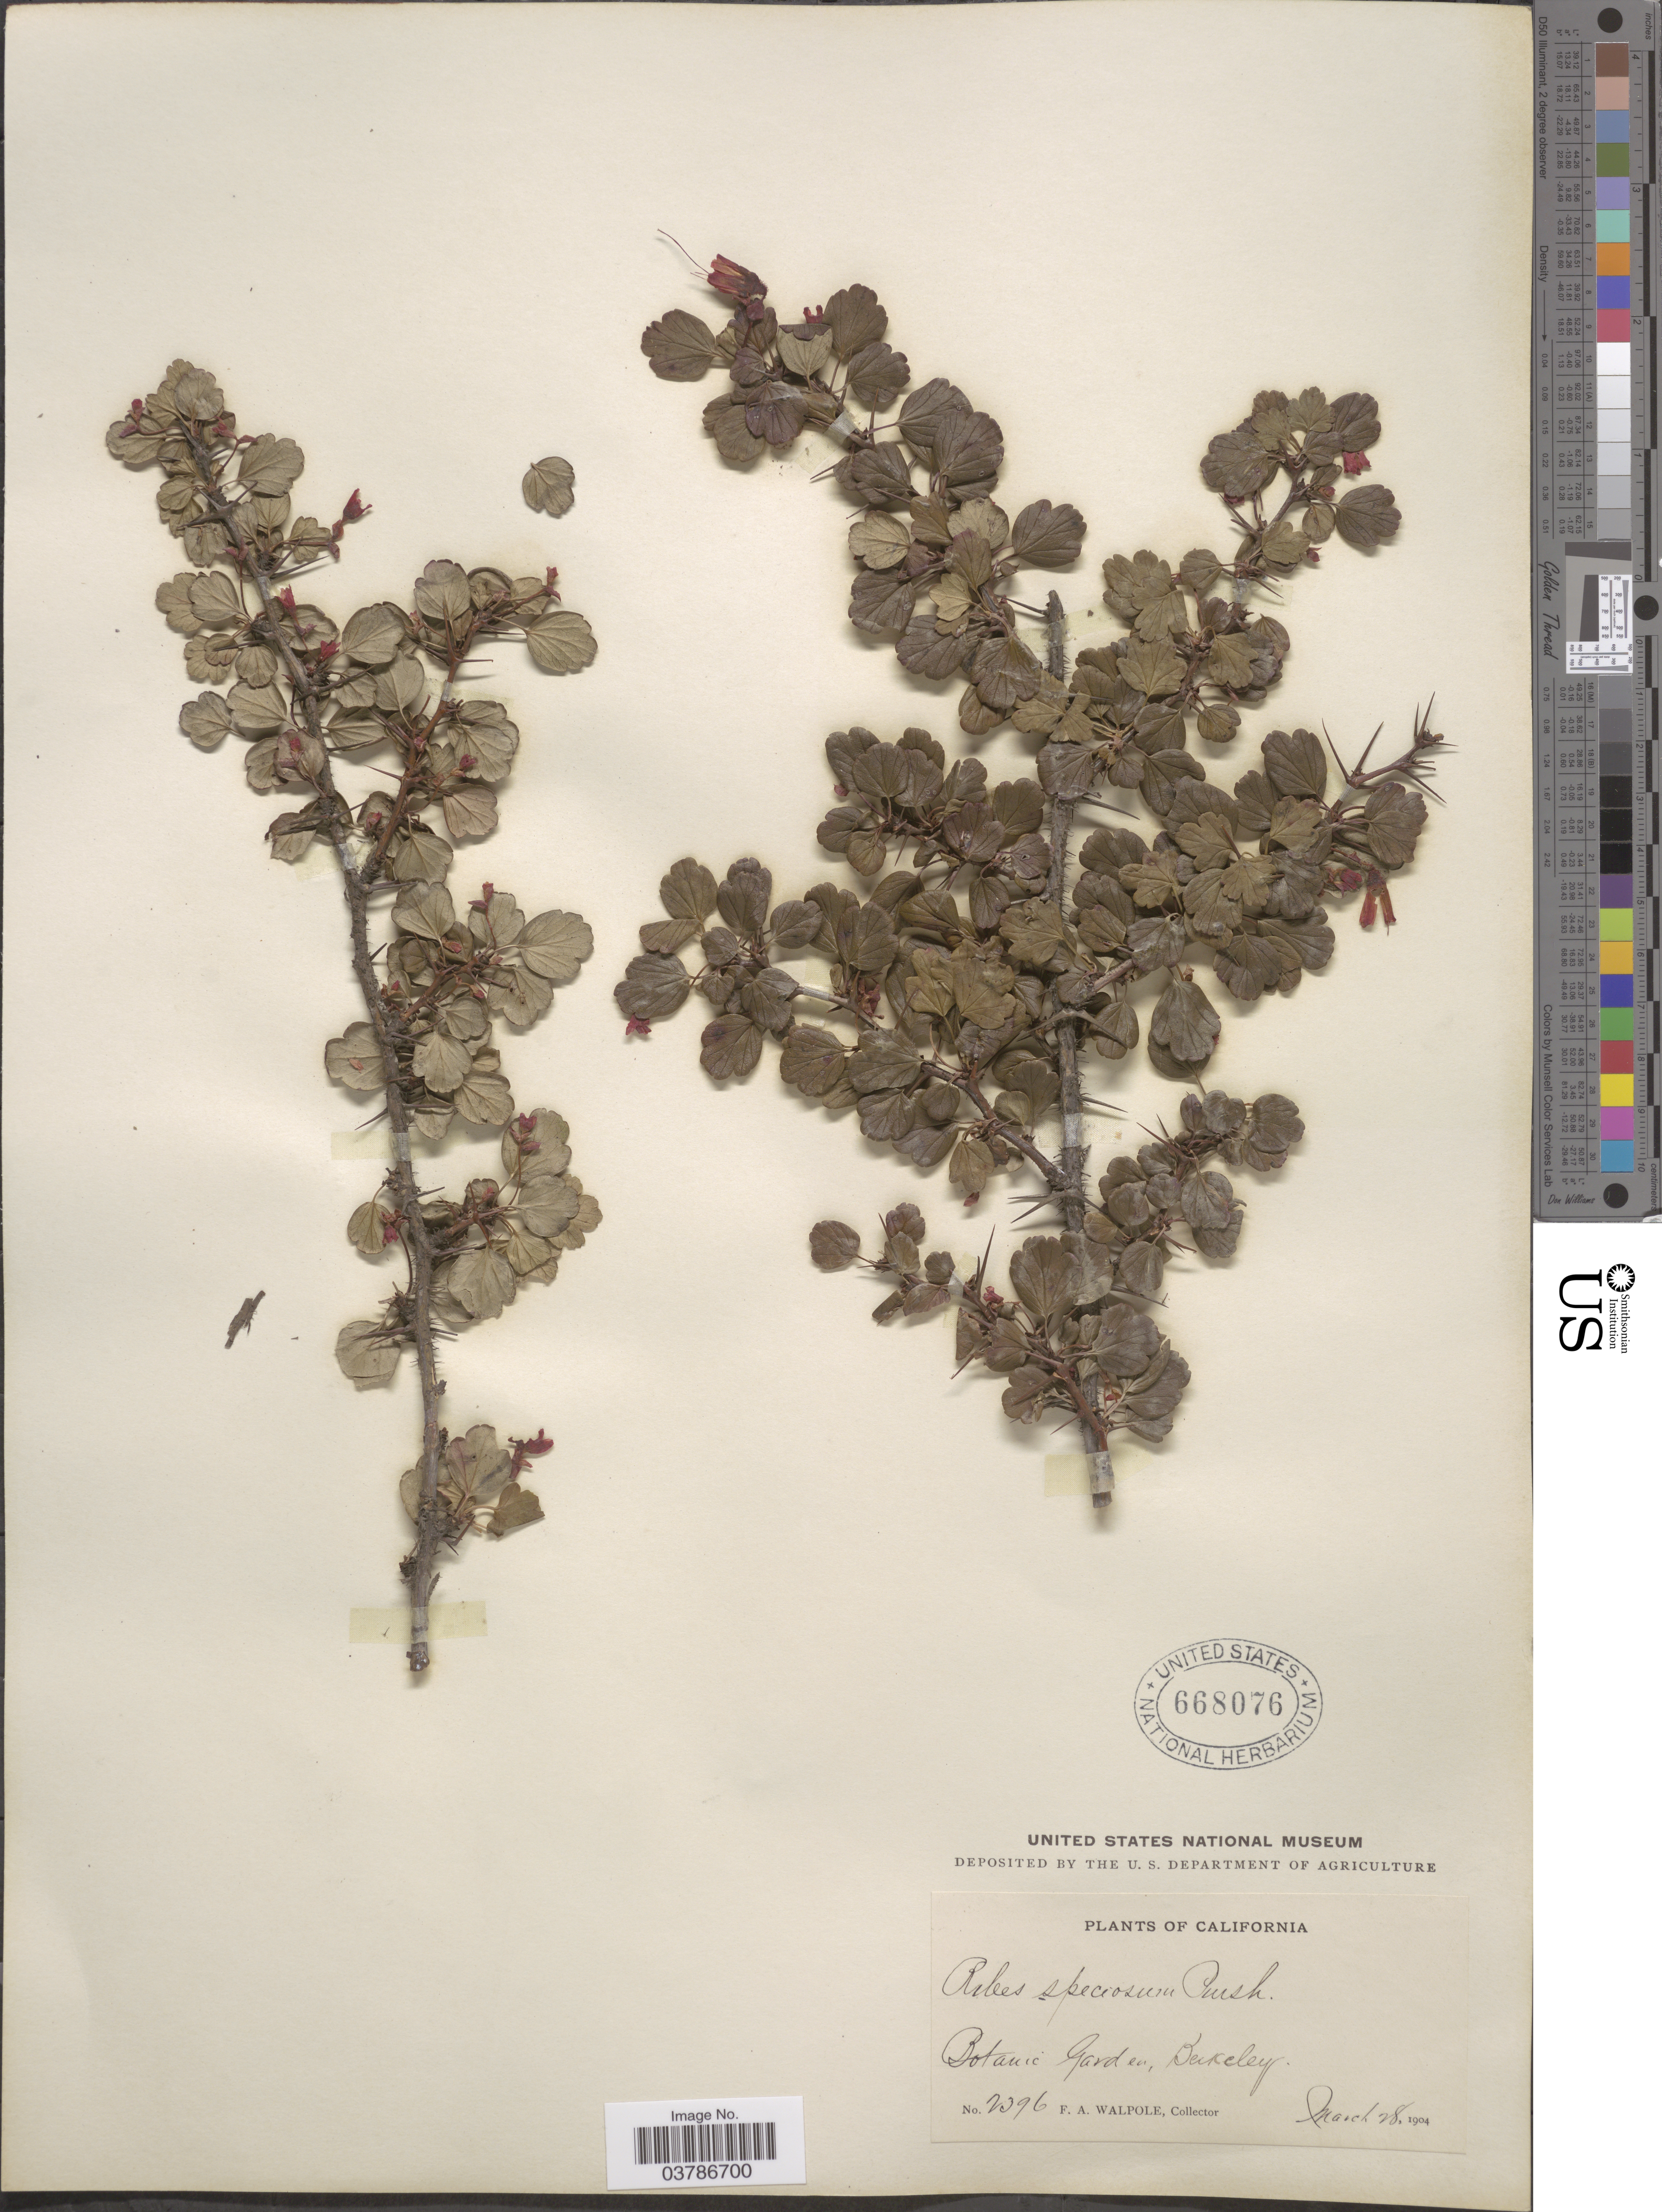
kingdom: Plantae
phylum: Tracheophyta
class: Magnoliopsida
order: Saxifragales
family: Grossulariaceae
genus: Ribes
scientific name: Ribes speciosum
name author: Pursh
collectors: F. Walpole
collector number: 2396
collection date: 1904-03-28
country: United States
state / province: California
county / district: Alameda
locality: Botanic Garden, Berkeley.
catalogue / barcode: US 668076